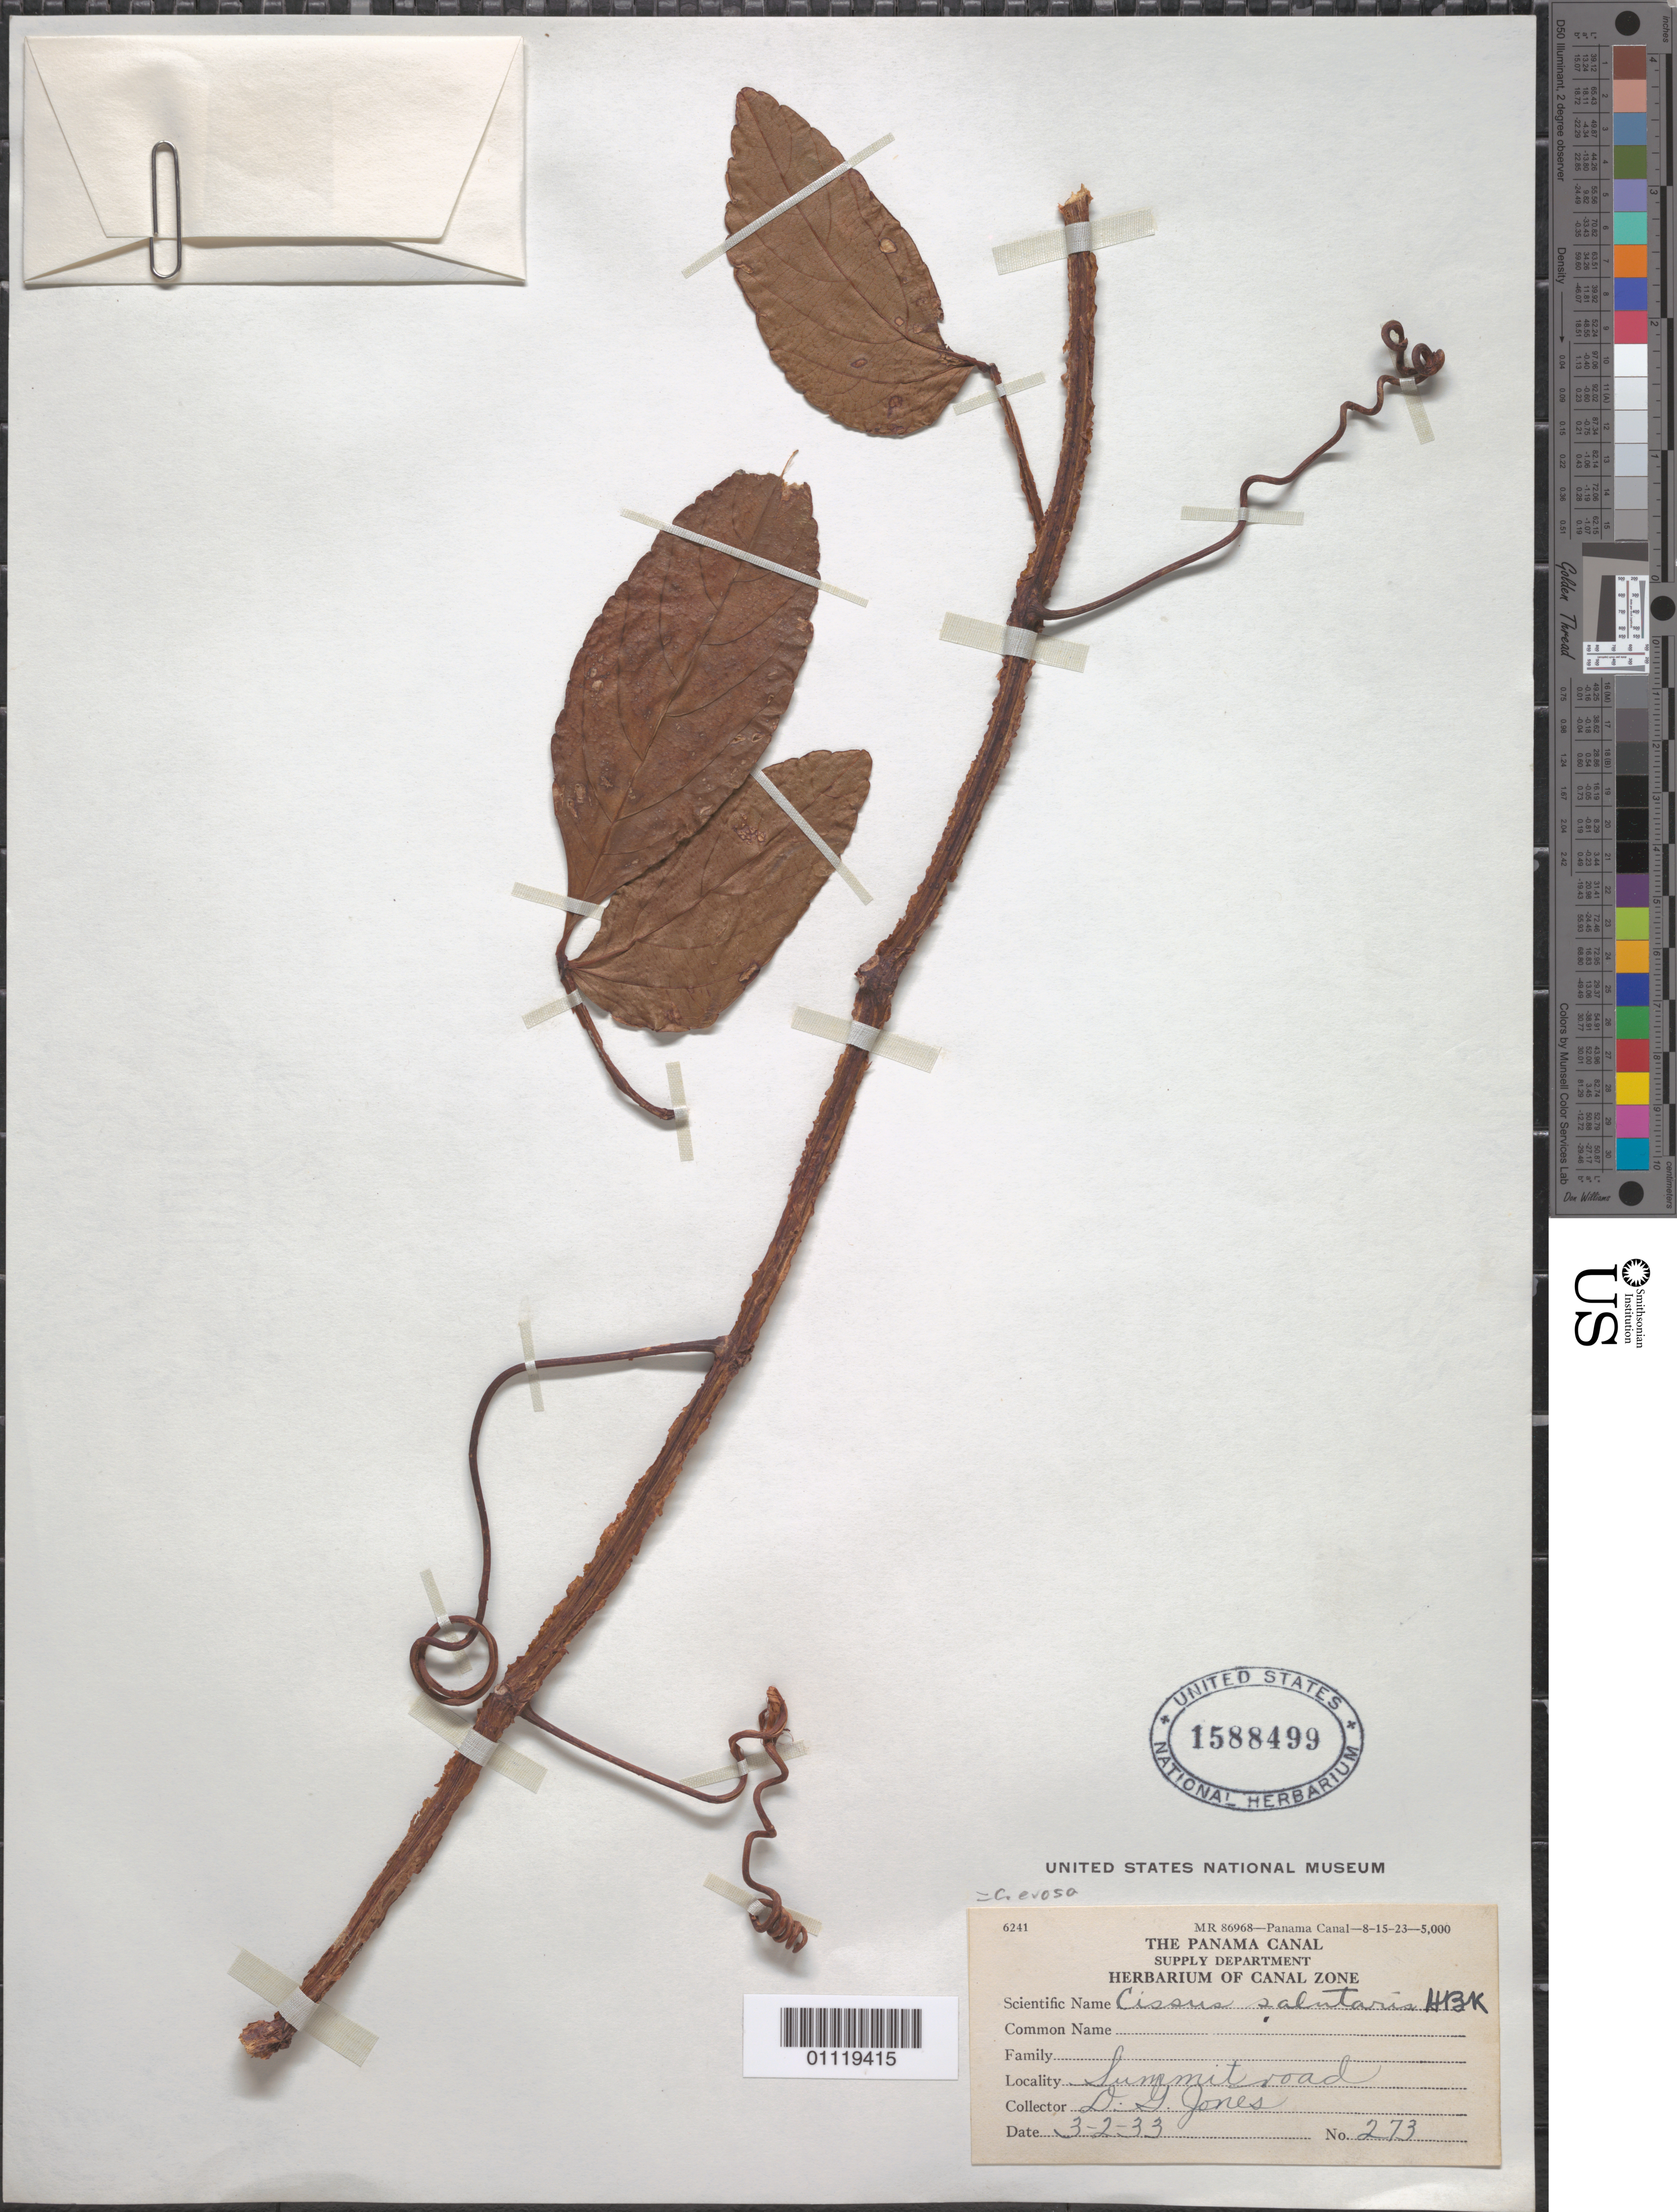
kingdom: Plantae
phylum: Tracheophyta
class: Magnoliopsida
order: Vitales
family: Vitaceae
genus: Cissus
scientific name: Cissus erosa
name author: Rich.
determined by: Wen, Jun, (BOT), Smithsonian Institution - National Museum of Natural History (UNITED STATES)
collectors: G. D. Jones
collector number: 273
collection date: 1933-02-03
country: Panama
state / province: Panamá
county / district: Canal Zone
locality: Supply Department. Summit road.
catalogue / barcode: US 1588499